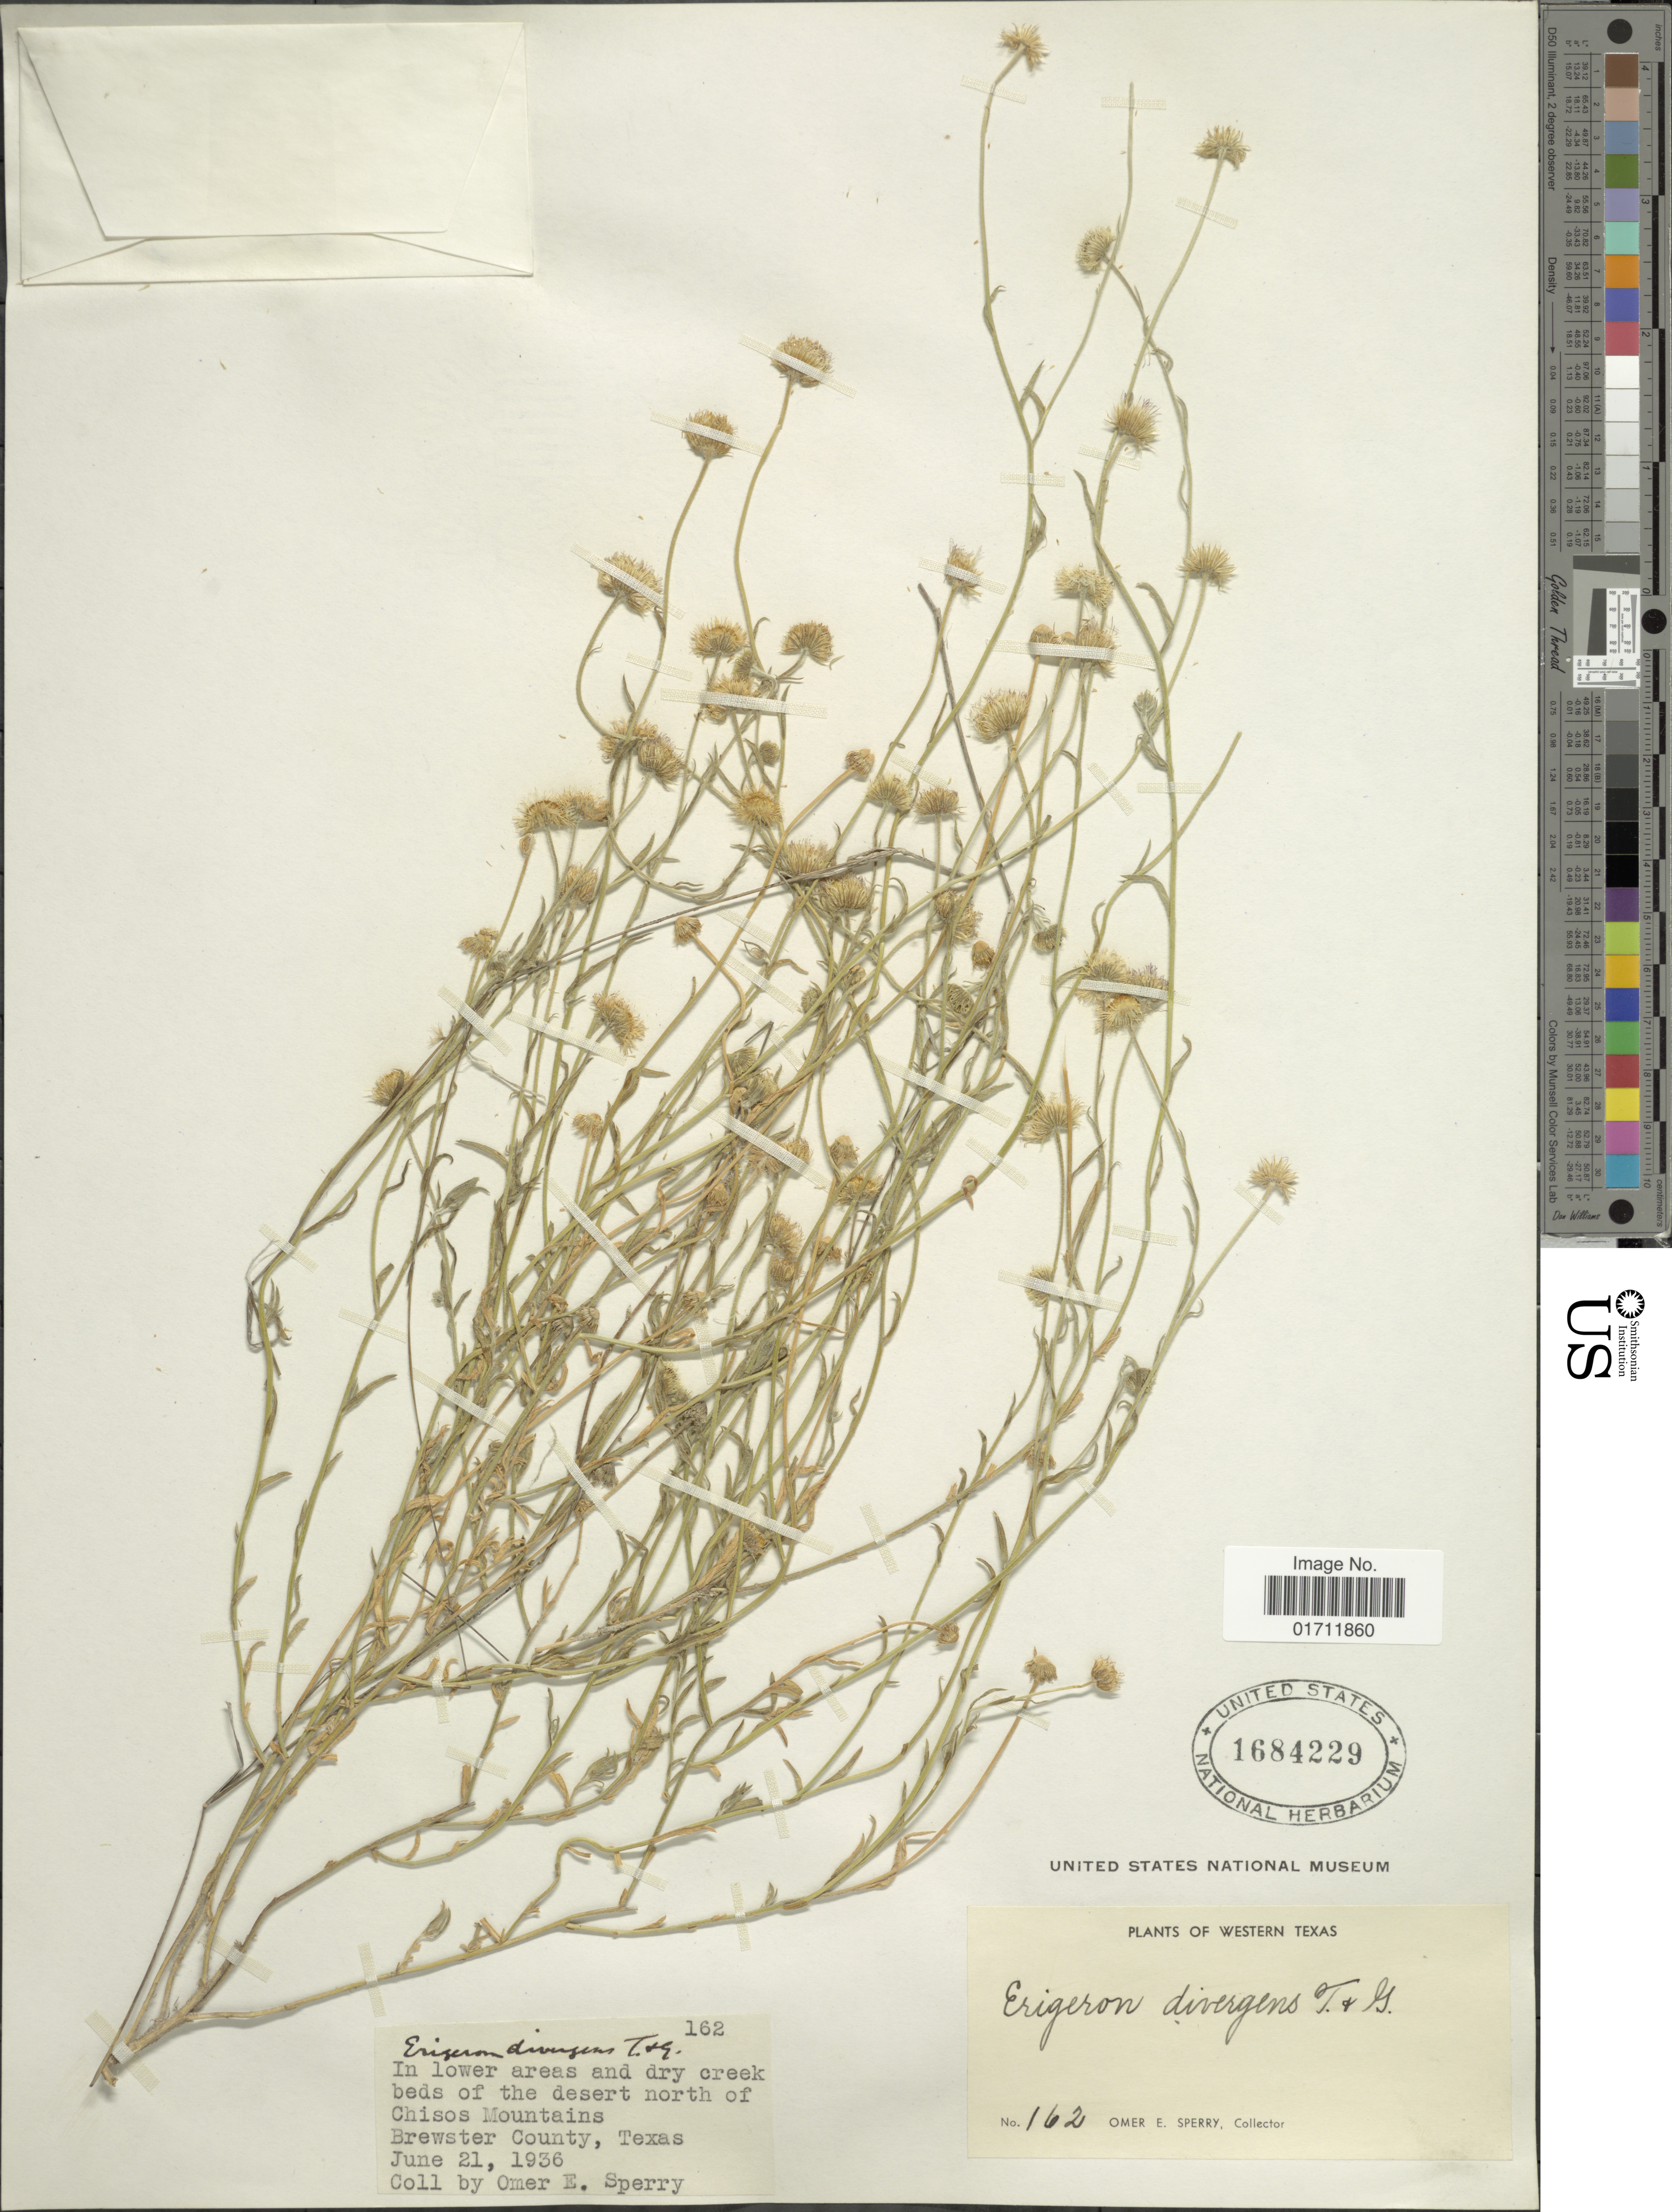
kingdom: Plantae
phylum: Tracheophyta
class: Magnoliopsida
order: Asterales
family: Asteraceae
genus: Erigeron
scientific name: Erigeron divergens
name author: Torr. & A. Gray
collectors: O. E. Sperry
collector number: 162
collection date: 1936-06-21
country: United States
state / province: Texas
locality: In lower areas and dry creek beds of the desert north of Chisos Mountains, Brewster County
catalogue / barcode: US 1684229